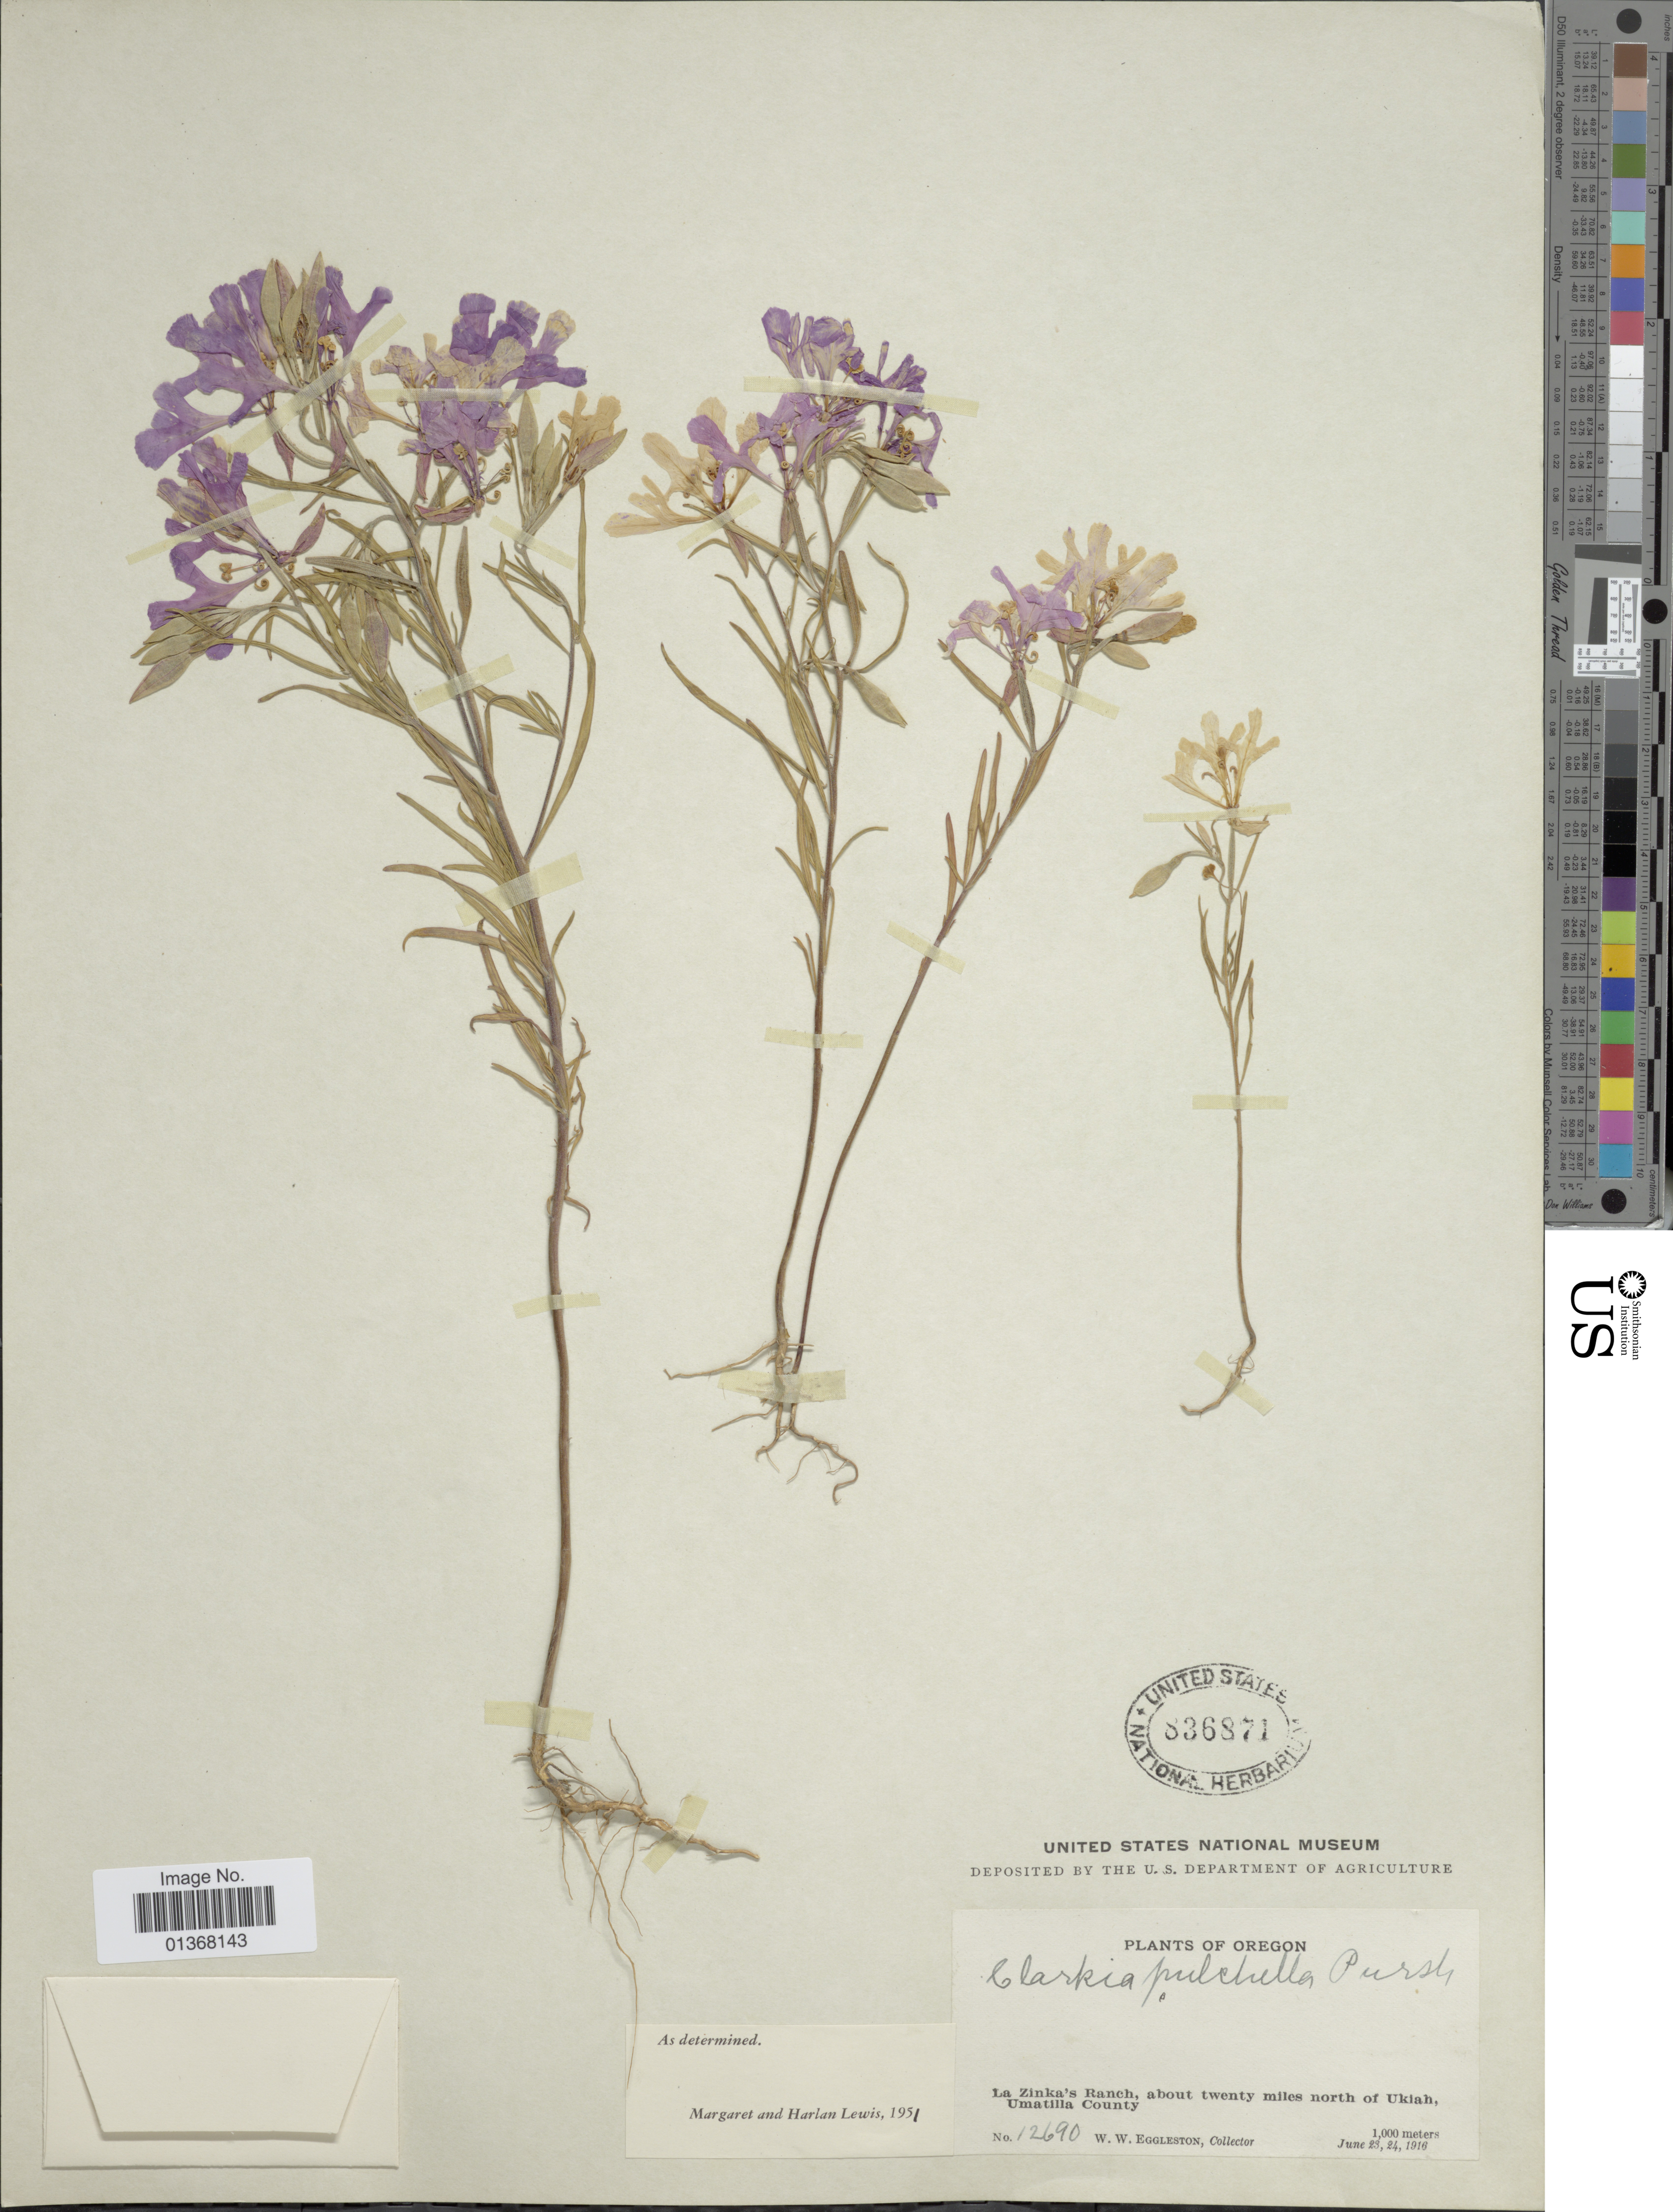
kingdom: Plantae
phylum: Tracheophyta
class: Magnoliopsida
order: Myrtales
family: Onagraceae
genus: Clarkia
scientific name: Clarkia pulchella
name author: Pursh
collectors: W. W. Eggleston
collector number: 12690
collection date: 1916-06-23/1916-06-24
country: United States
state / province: Oregon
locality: La Zinka's Ranch, about twenty miles north of Ukiah, Umatilla County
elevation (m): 1000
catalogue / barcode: US 836871